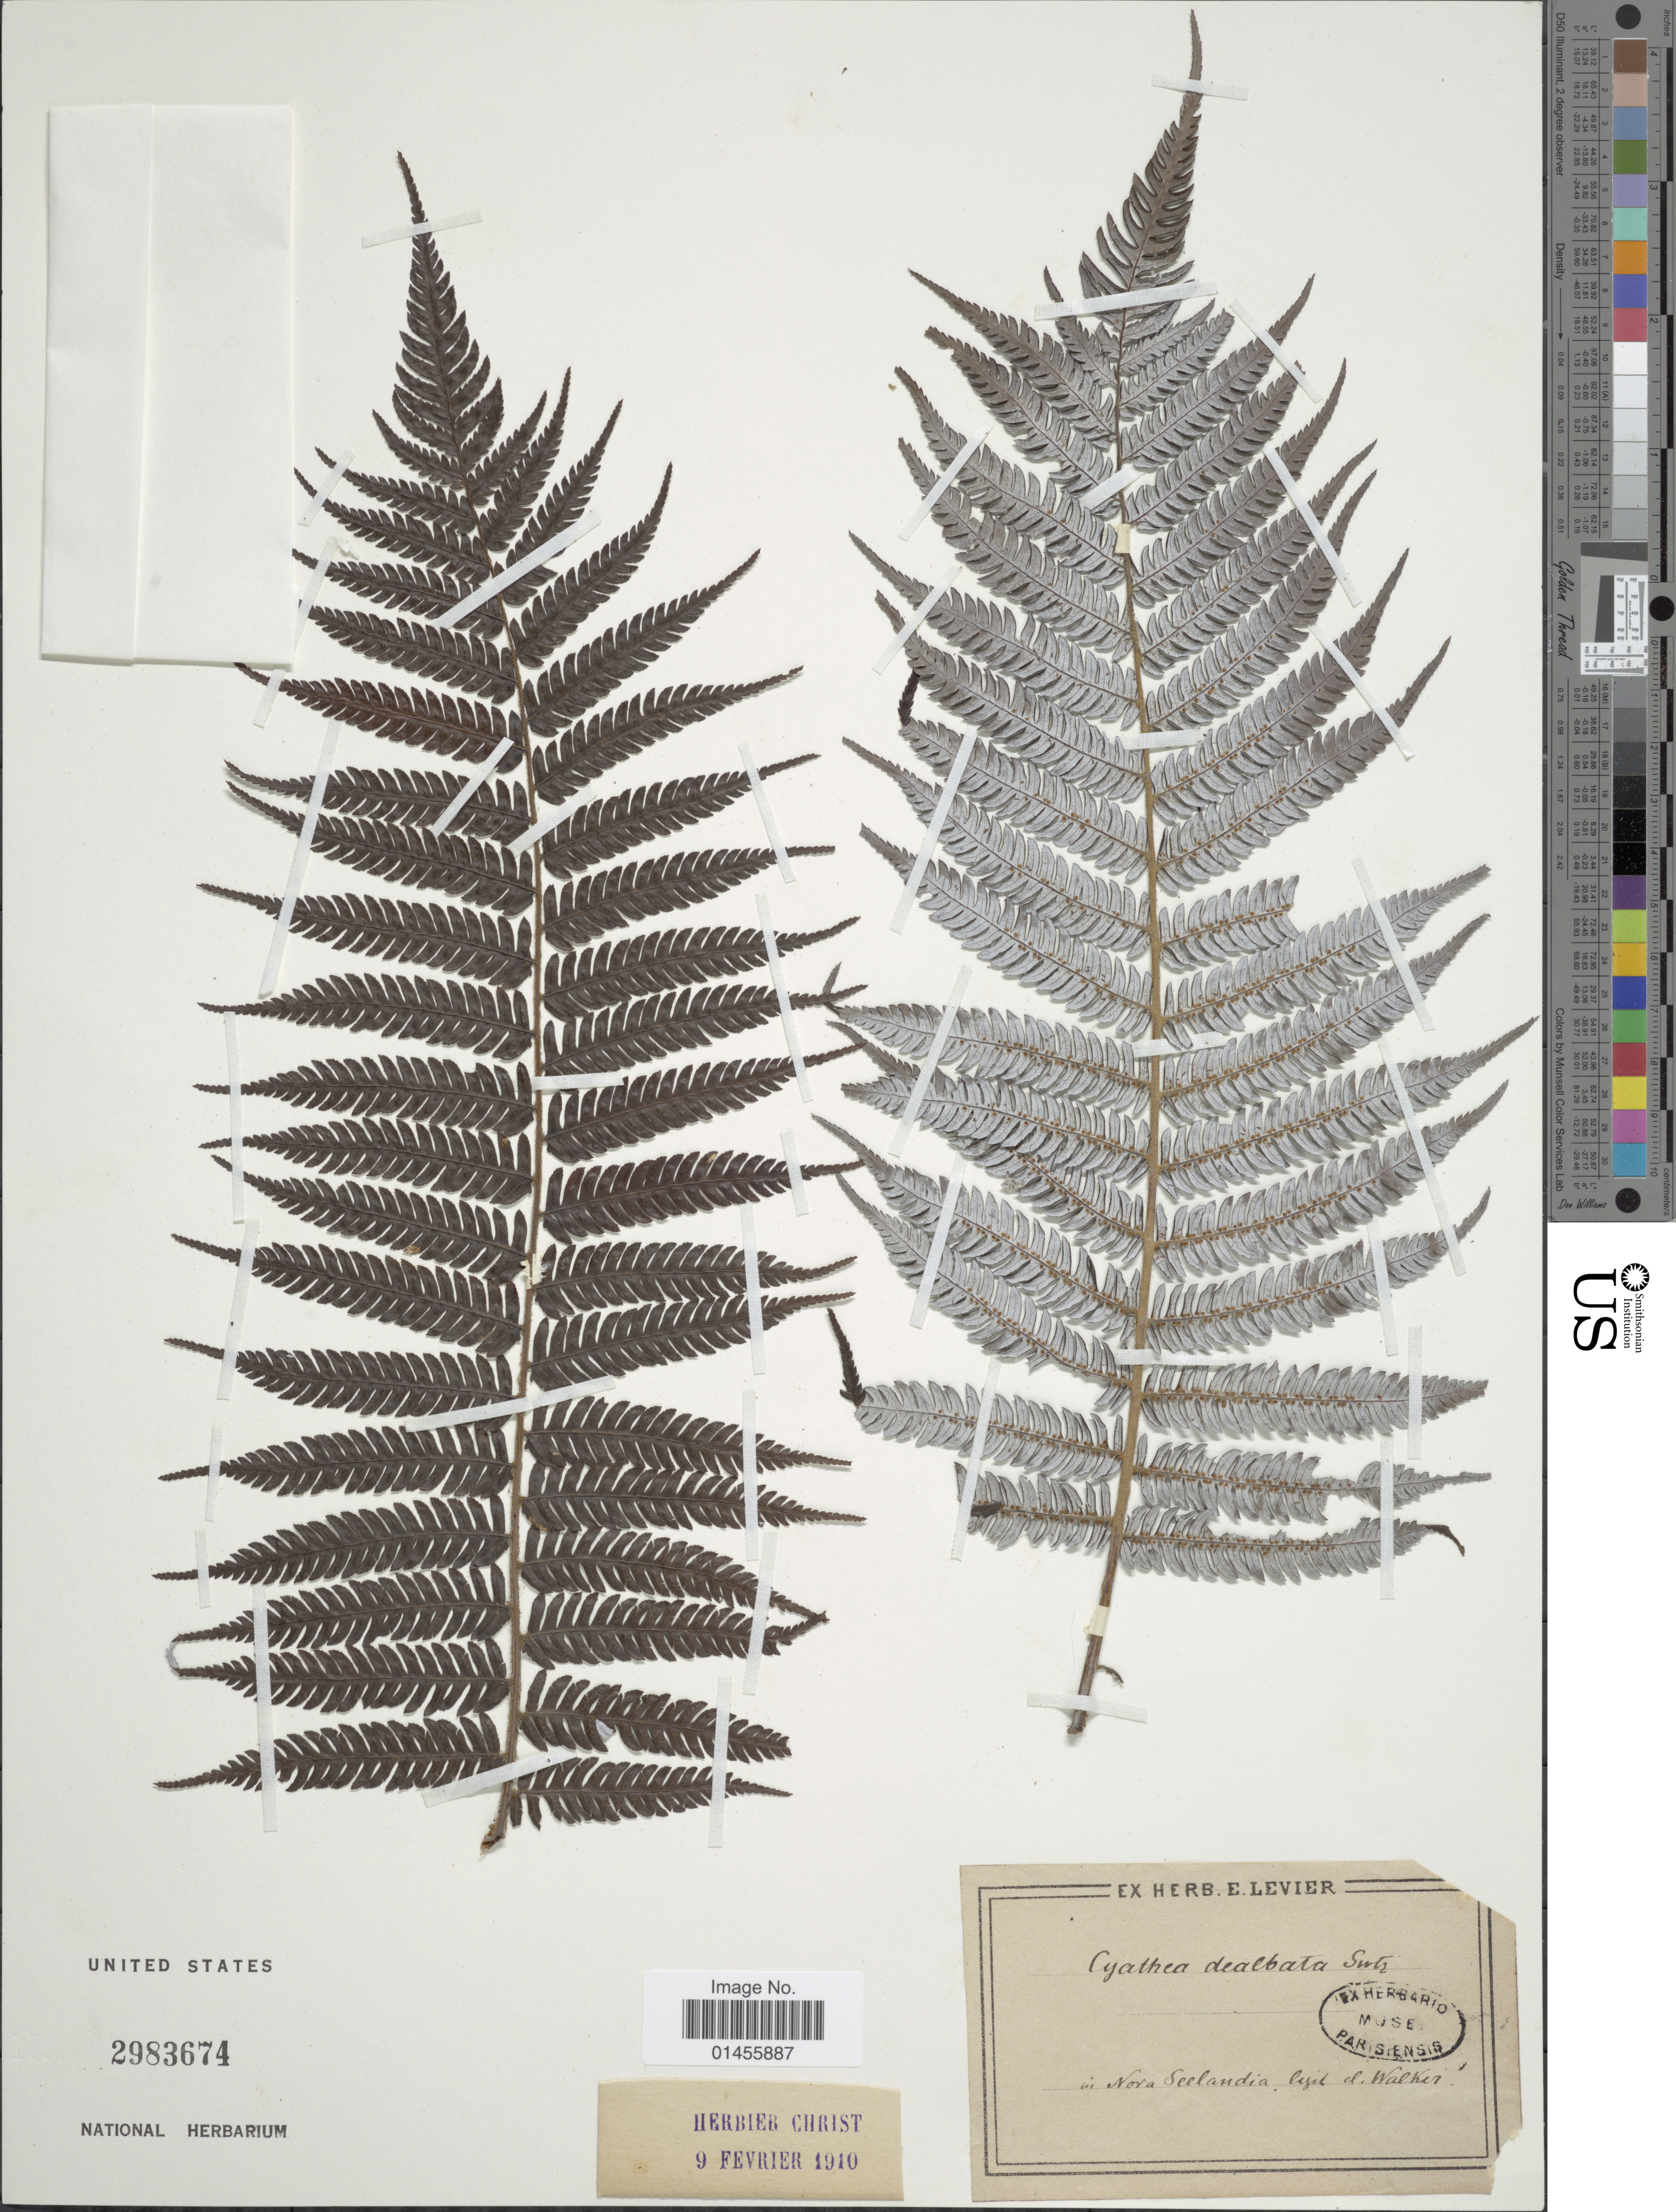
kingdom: Plantae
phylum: Tracheophyta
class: Polypodiopsida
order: Cyatheales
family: Cyatheaceae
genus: Alsophila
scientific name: Alsophila dealbata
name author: (G. Forst.)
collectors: -. Walker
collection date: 1910-02-09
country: New Zealand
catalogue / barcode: US 2983674